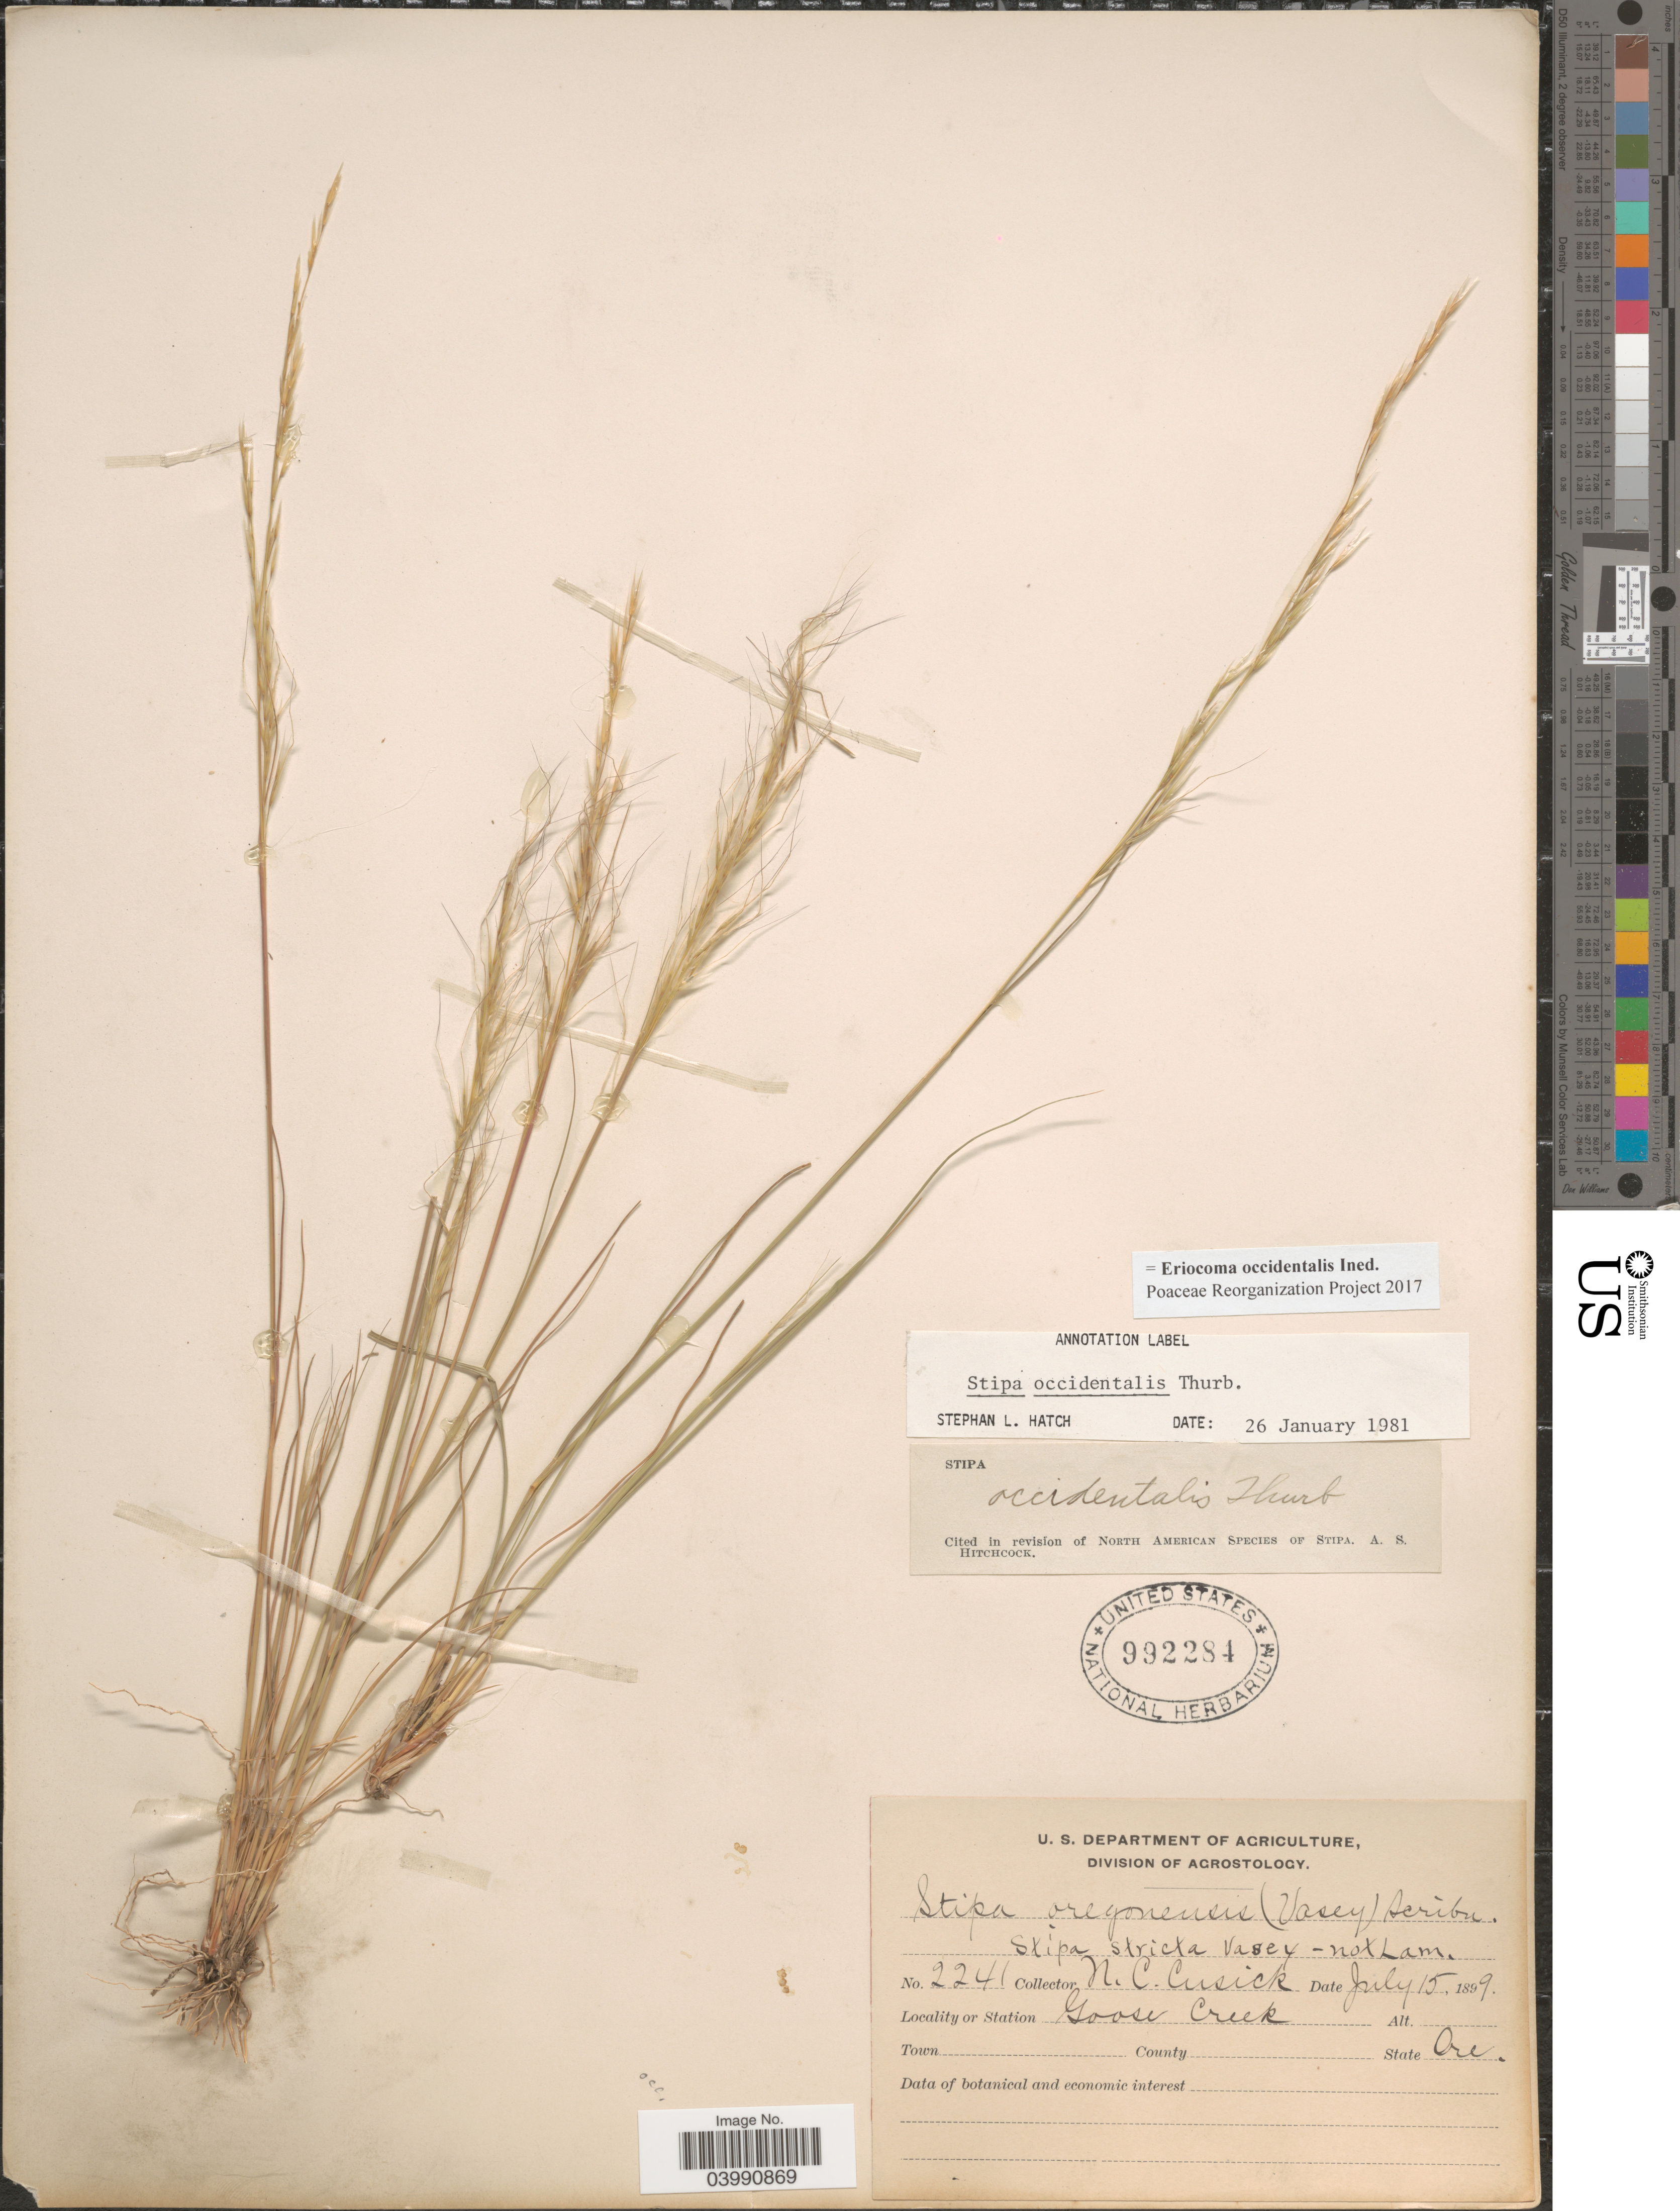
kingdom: Plantae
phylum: Tracheophyta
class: Liliopsida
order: Poales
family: Poaceae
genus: Eriocoma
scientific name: Eriocoma occidentalis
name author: (Thurb. ex S. Watson) Romasch.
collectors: W. C. Cusick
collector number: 2241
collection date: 1899-07-15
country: United States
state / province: Oregon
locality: Goose Creek.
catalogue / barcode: US 992284